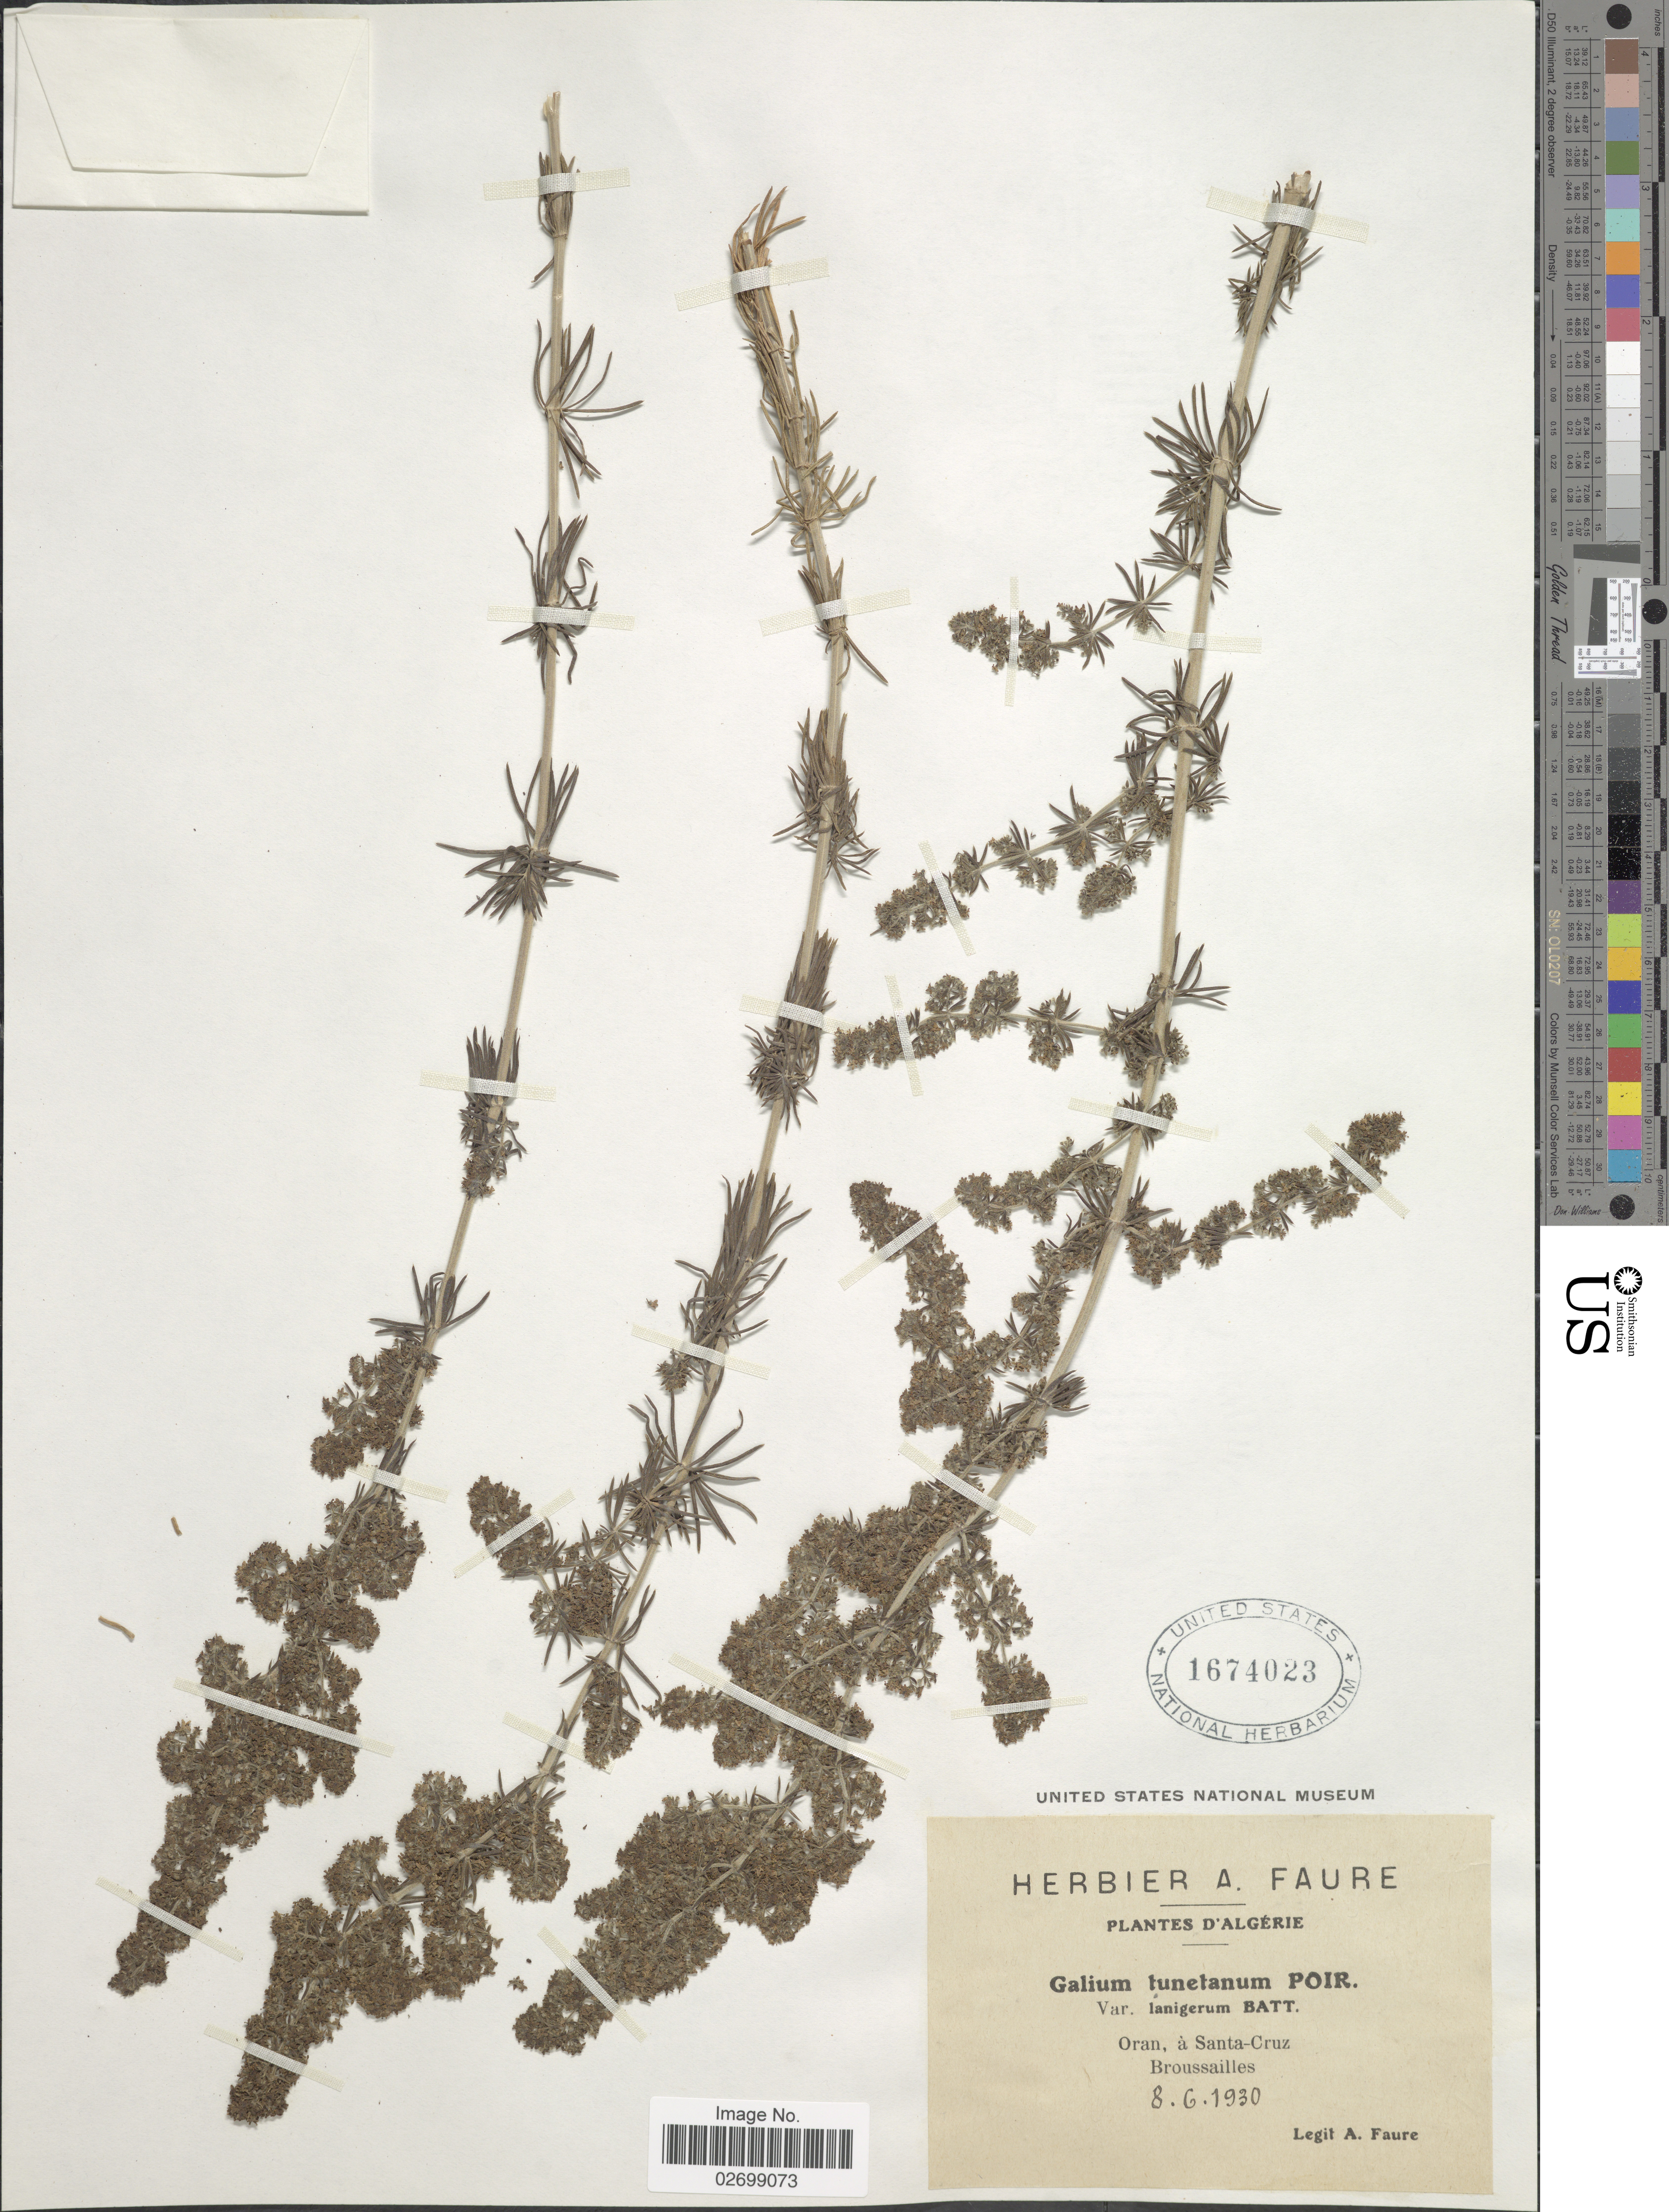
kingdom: Plantae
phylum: Tracheophyta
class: Magnoliopsida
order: Gentianales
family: Rubiaceae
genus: Galium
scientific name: Galium tunetanum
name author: Lam.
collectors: A. Faure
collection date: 1930-06-08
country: Algeria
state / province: Oran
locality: D'Algerie, a Santa Cruz, Bourssailles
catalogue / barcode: US 1674023